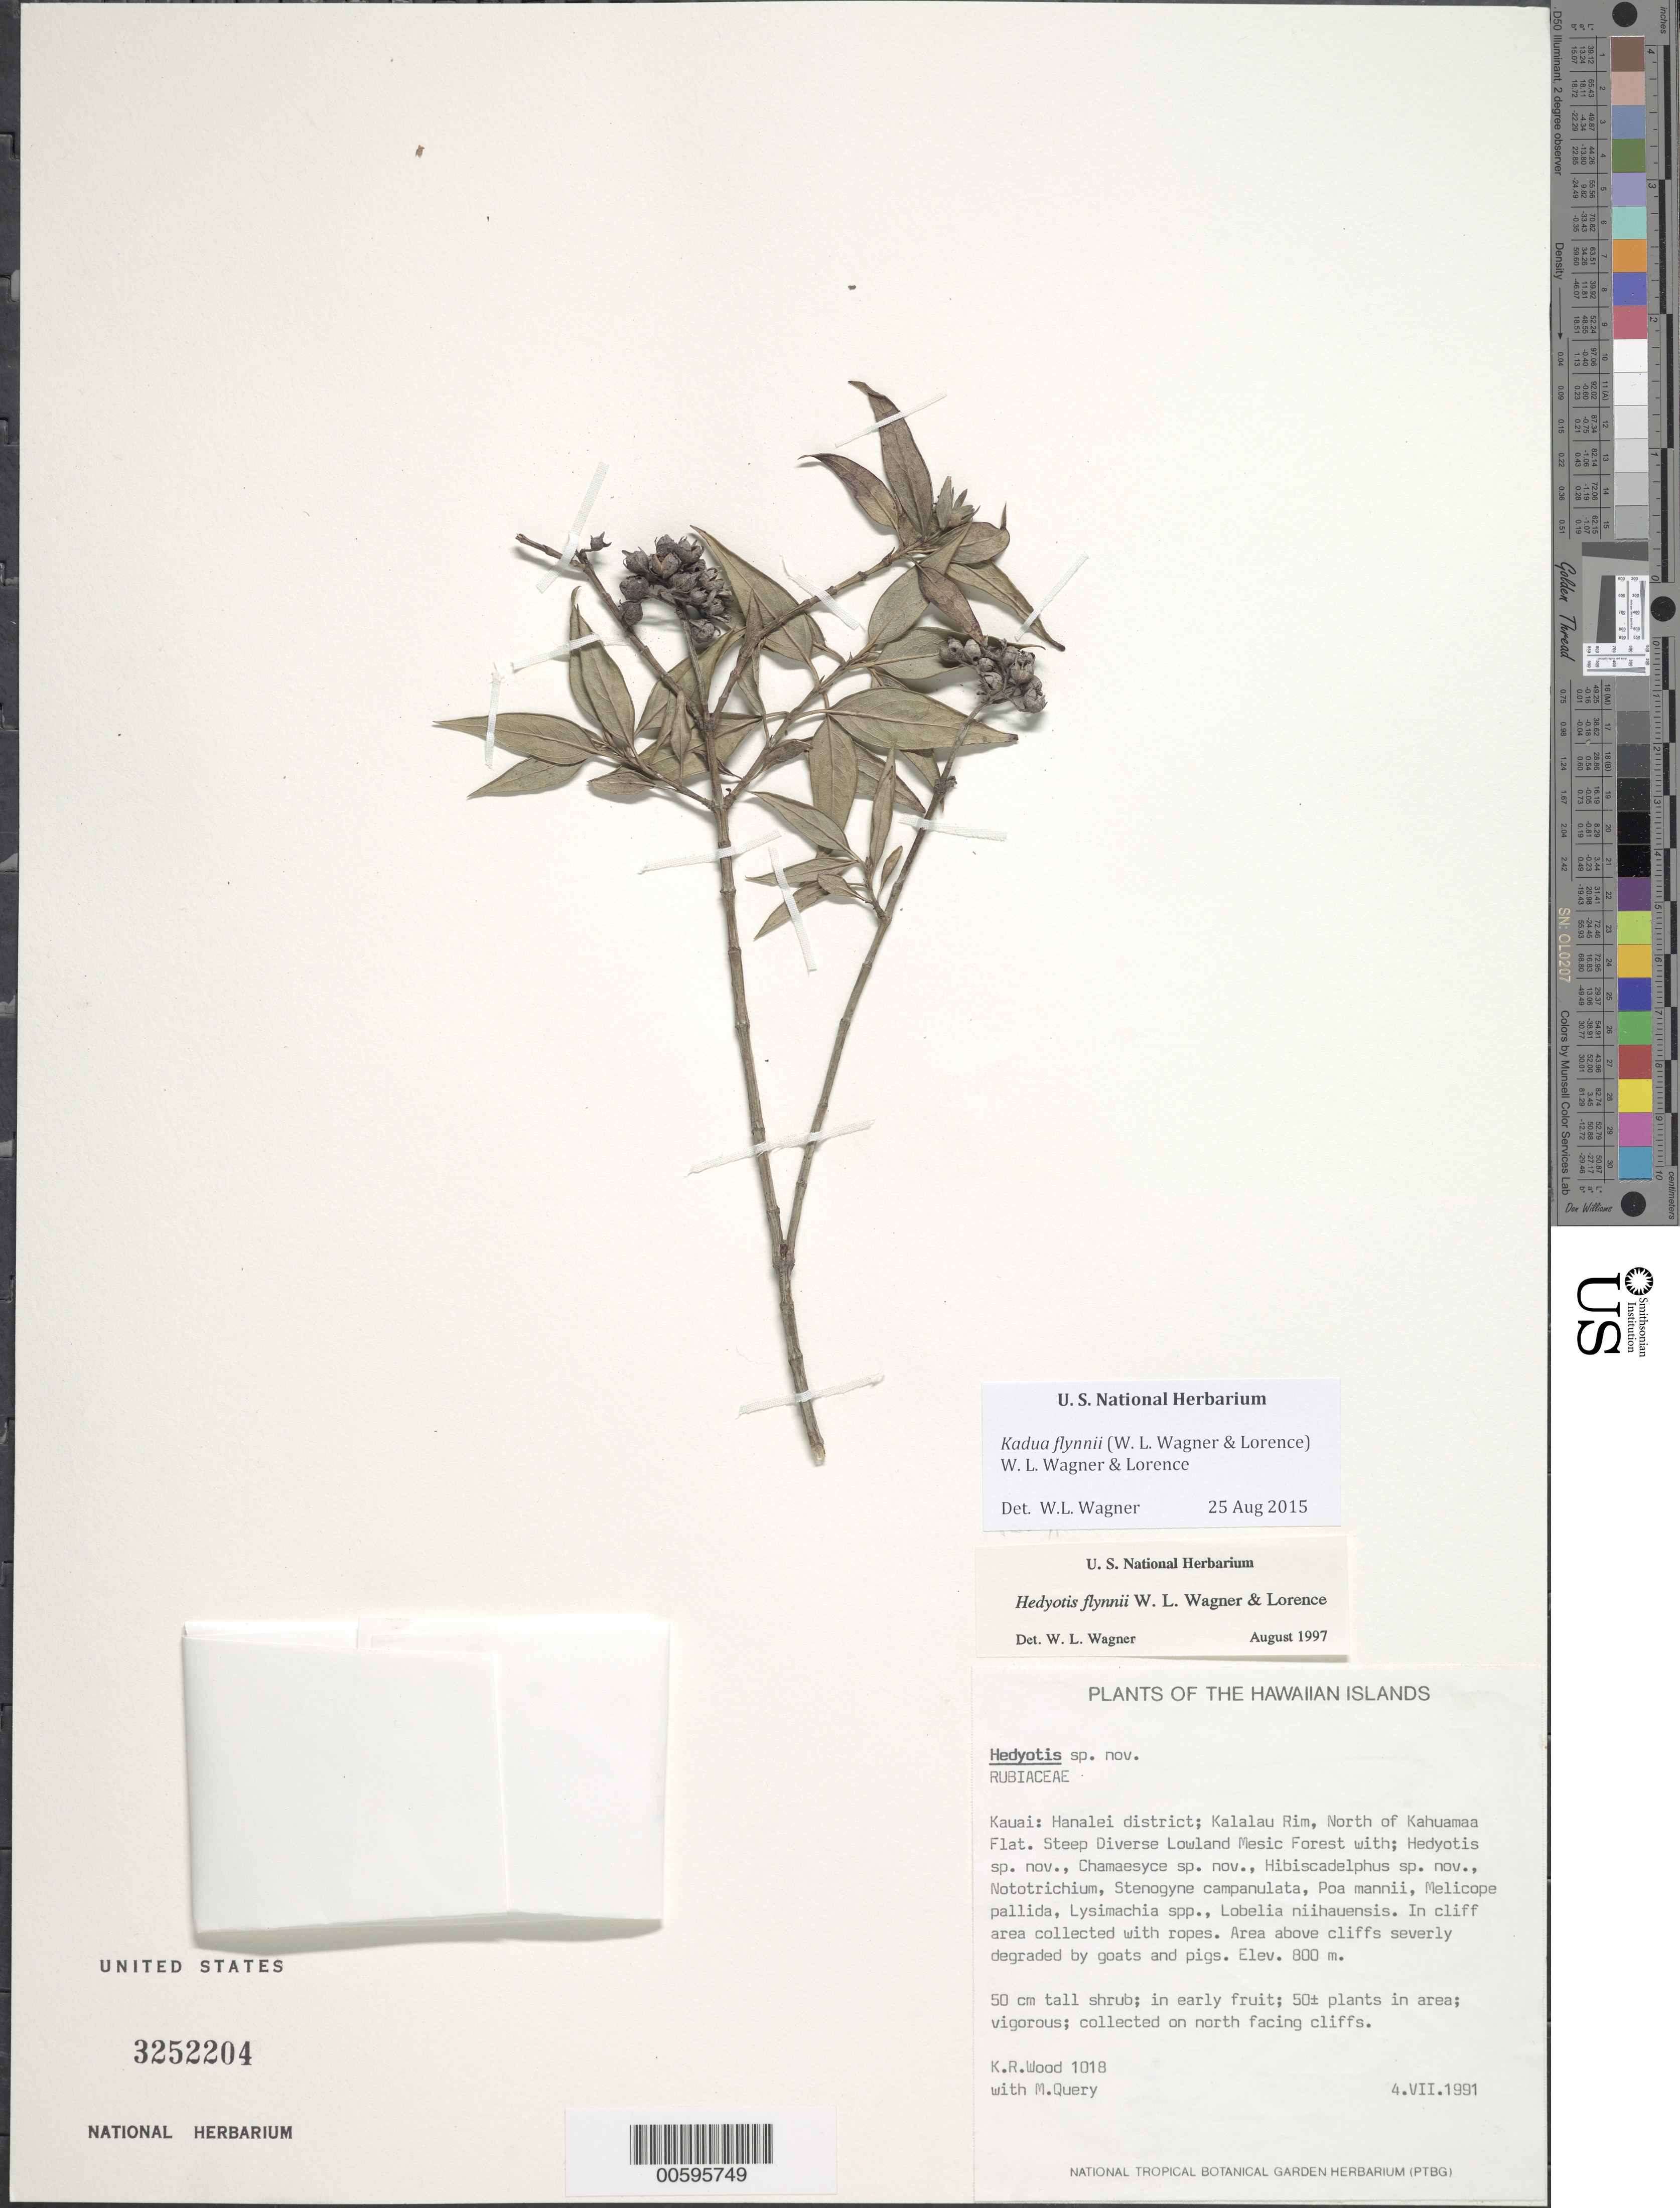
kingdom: Plantae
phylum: Tracheophyta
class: Magnoliopsida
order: Gentianales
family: Rubiaceae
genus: Kadua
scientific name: Kadua flynnii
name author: (W.L. Wagner & Lorence) W.L. Wagner & Lorence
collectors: K. R. Wood & M. Query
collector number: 1018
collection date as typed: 4 Jul 1991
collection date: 1991-07-04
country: United States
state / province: Hawaii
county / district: Kauai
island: Kaua'i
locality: Hanalei dist; Kalalau Rim, N of Kahuamaa Flat.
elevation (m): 800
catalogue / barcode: US 3252204